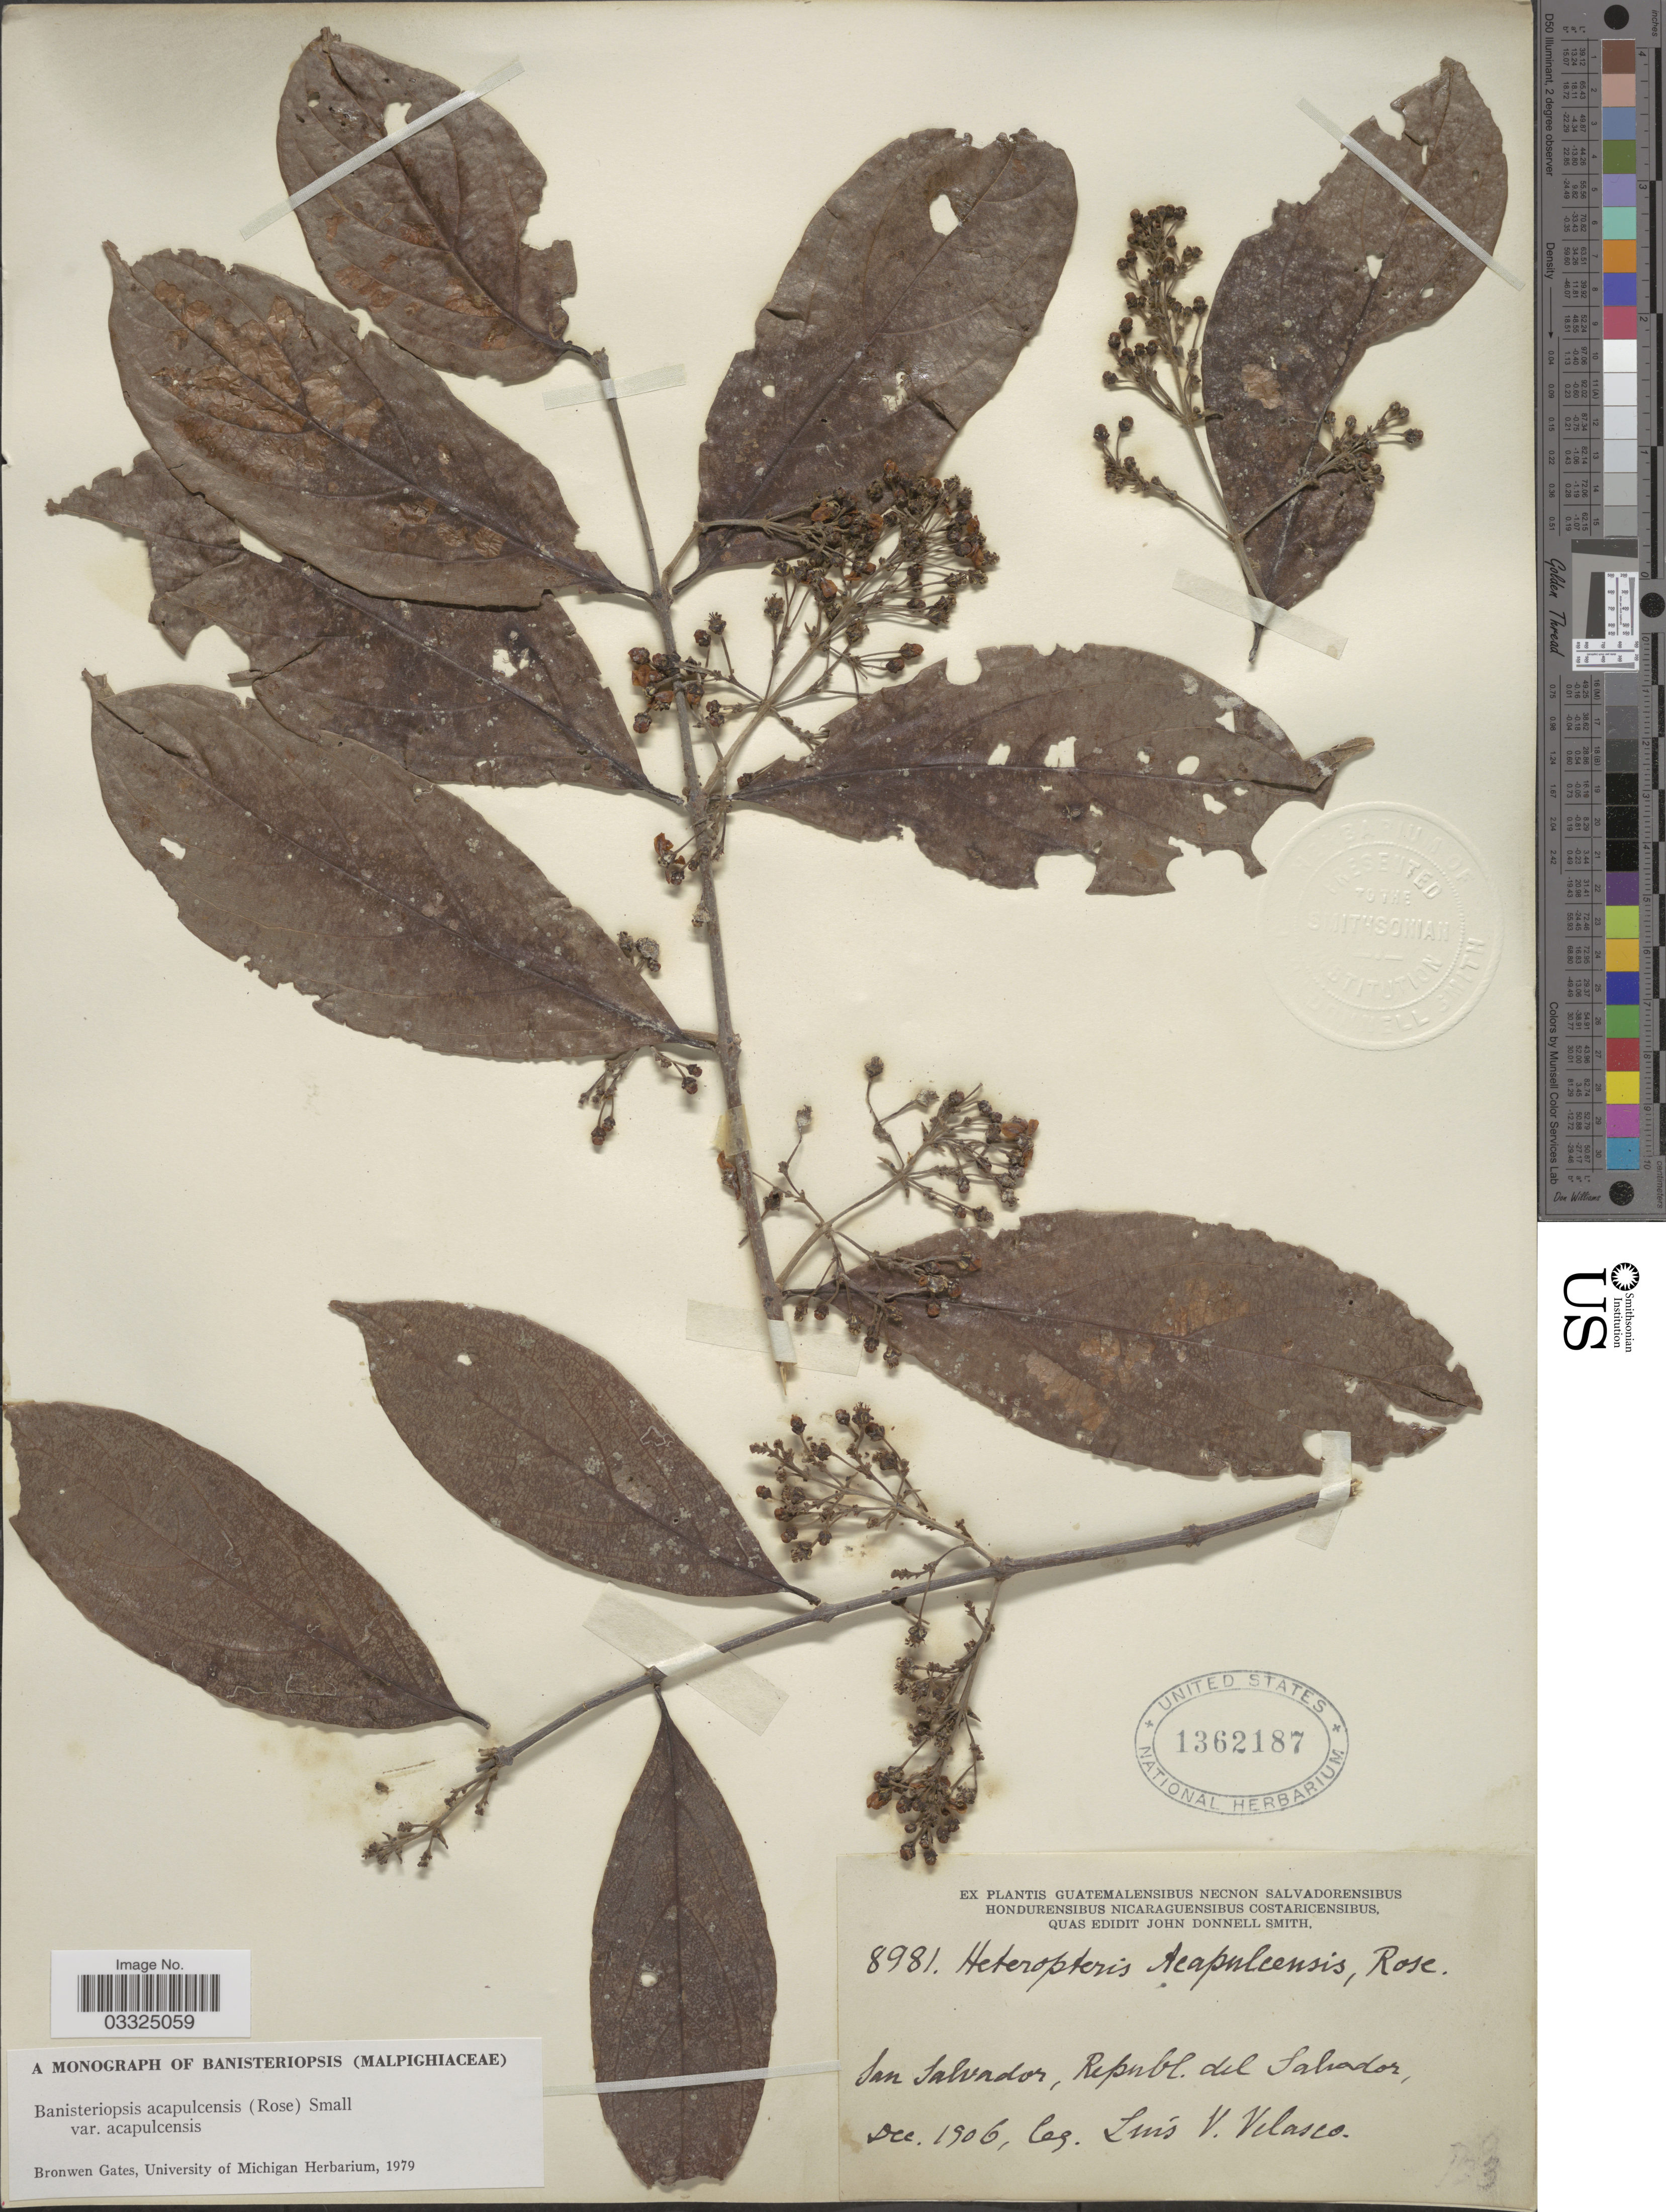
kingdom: Plantae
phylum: Tracheophyta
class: Magnoliopsida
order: Malpighiales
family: Malpighiaceae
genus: Bronwenia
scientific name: Bronwenia acapulcensis var. acapulcensis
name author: (Rose) W.R. Anderson & C. Davis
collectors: L. Velasco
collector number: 8981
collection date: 1906-12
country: El Salvador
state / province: San Salvador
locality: Republ. del Salvador.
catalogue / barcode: US 1362187